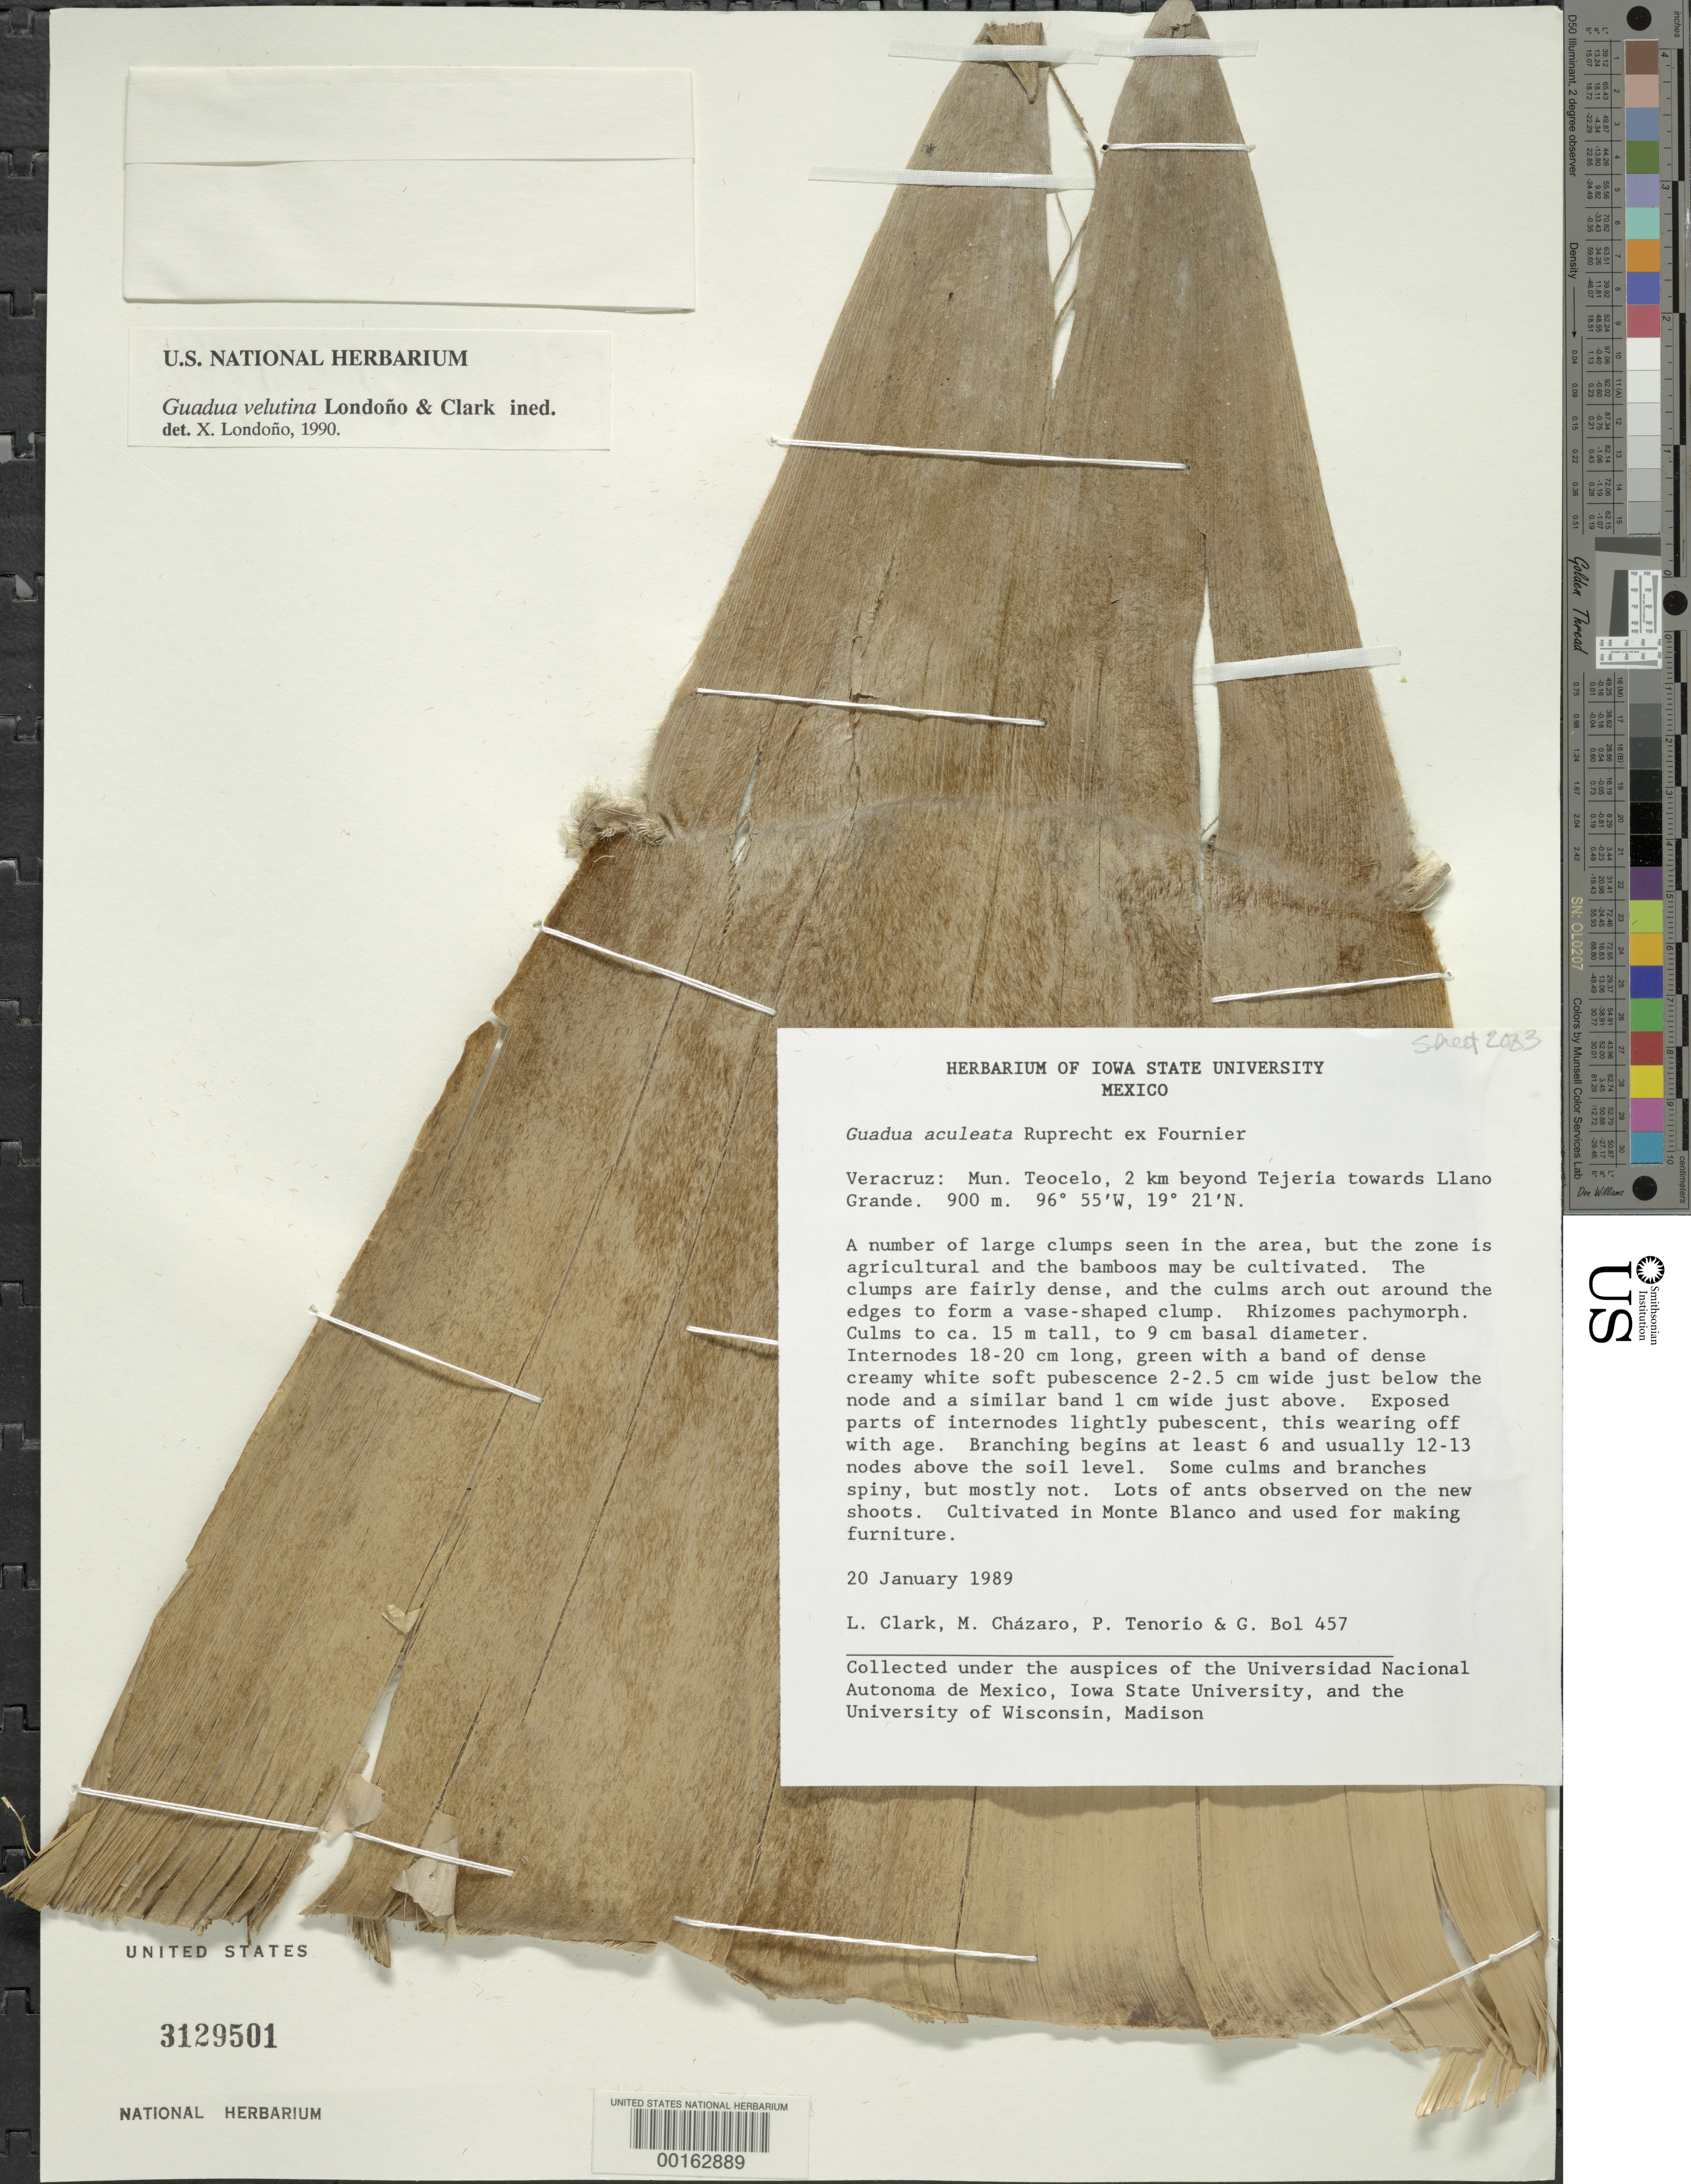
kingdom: Plantae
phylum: Tracheophyta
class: Liliopsida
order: Poales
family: Poaceae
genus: Guadua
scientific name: Guadua velutina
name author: Londoño & L.G. Clark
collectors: L. G. Clark, G. Bol, P. Tenorio L. & M. de J. Cházaro Basáñoez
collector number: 457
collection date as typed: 20 Jan 1989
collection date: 1989-01-20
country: Mexico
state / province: Veracruz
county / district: Teocelo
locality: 2 km beyond Tejeria towards Llano Grande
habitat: Dense clumps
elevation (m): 900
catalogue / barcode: US 3129501